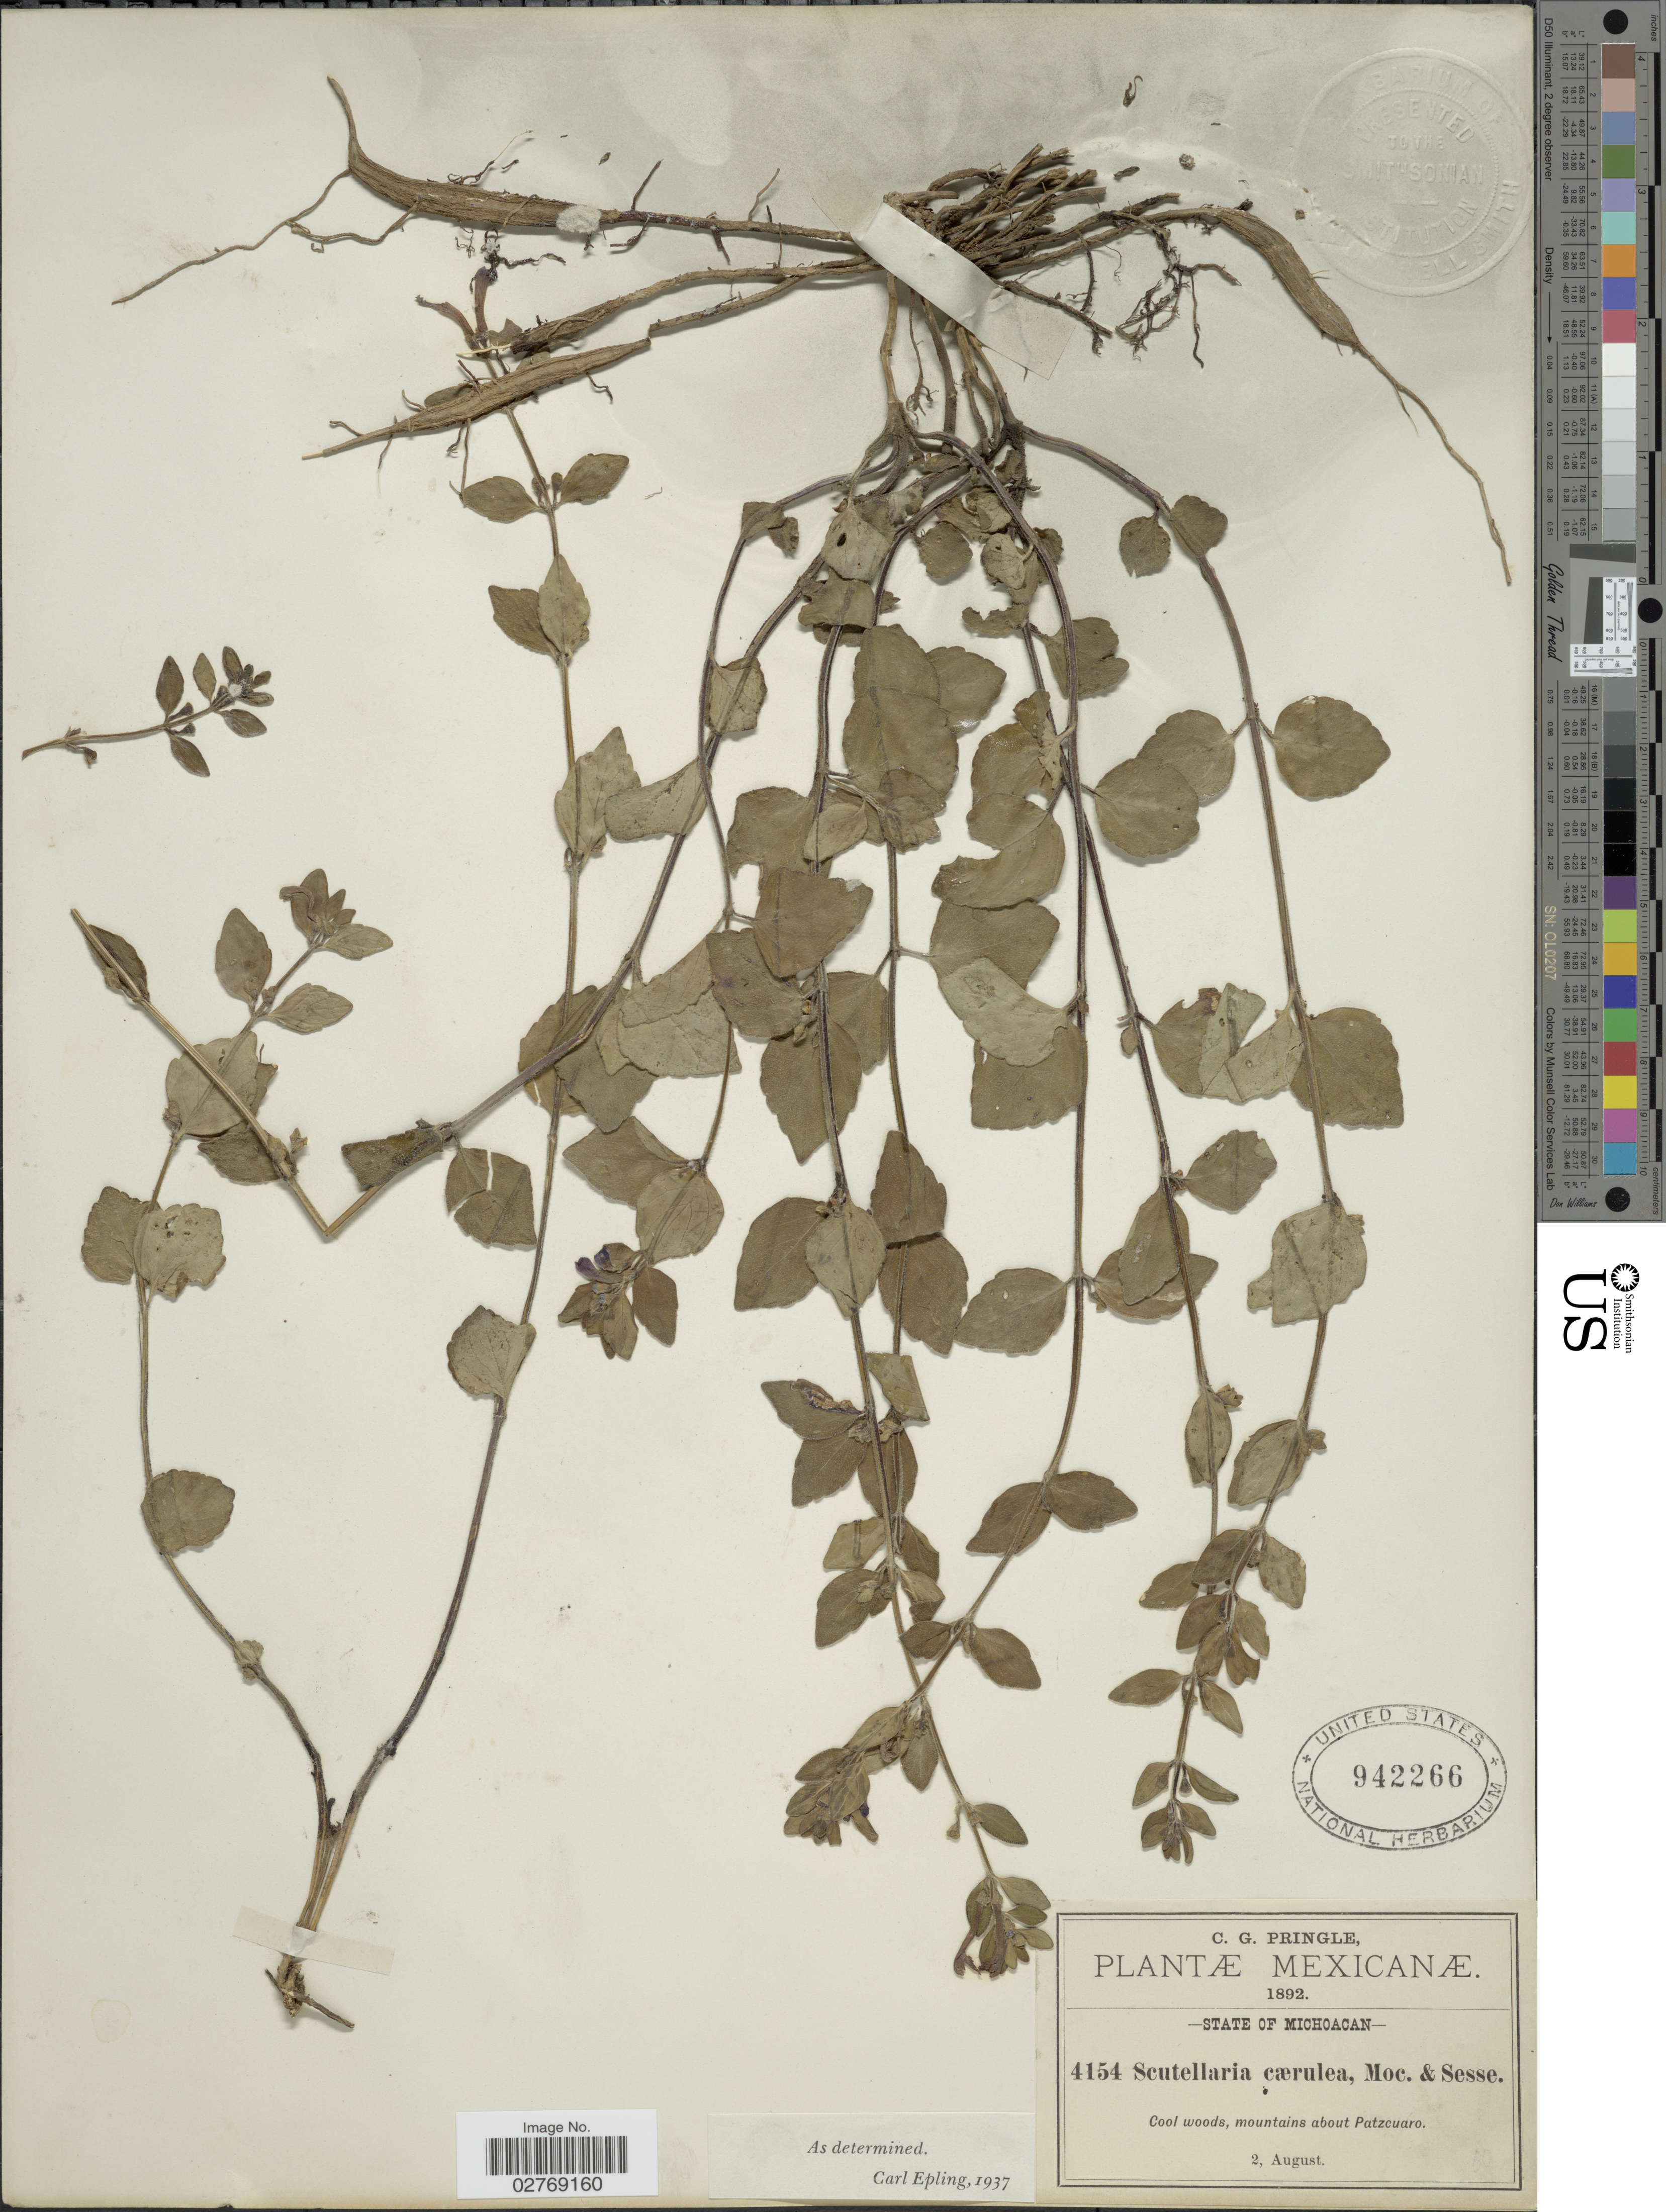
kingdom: Plantae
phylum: Tracheophyta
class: Magnoliopsida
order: Lamiales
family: Lamiaceae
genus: Scutellaria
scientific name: Scutellaria dumetorum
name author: Schltdl.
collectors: C. G. Pringle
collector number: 4154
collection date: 1892-08-02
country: Mexico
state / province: Michoacán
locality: Cool woods, mountains about Patzcuaro.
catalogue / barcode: US 942266